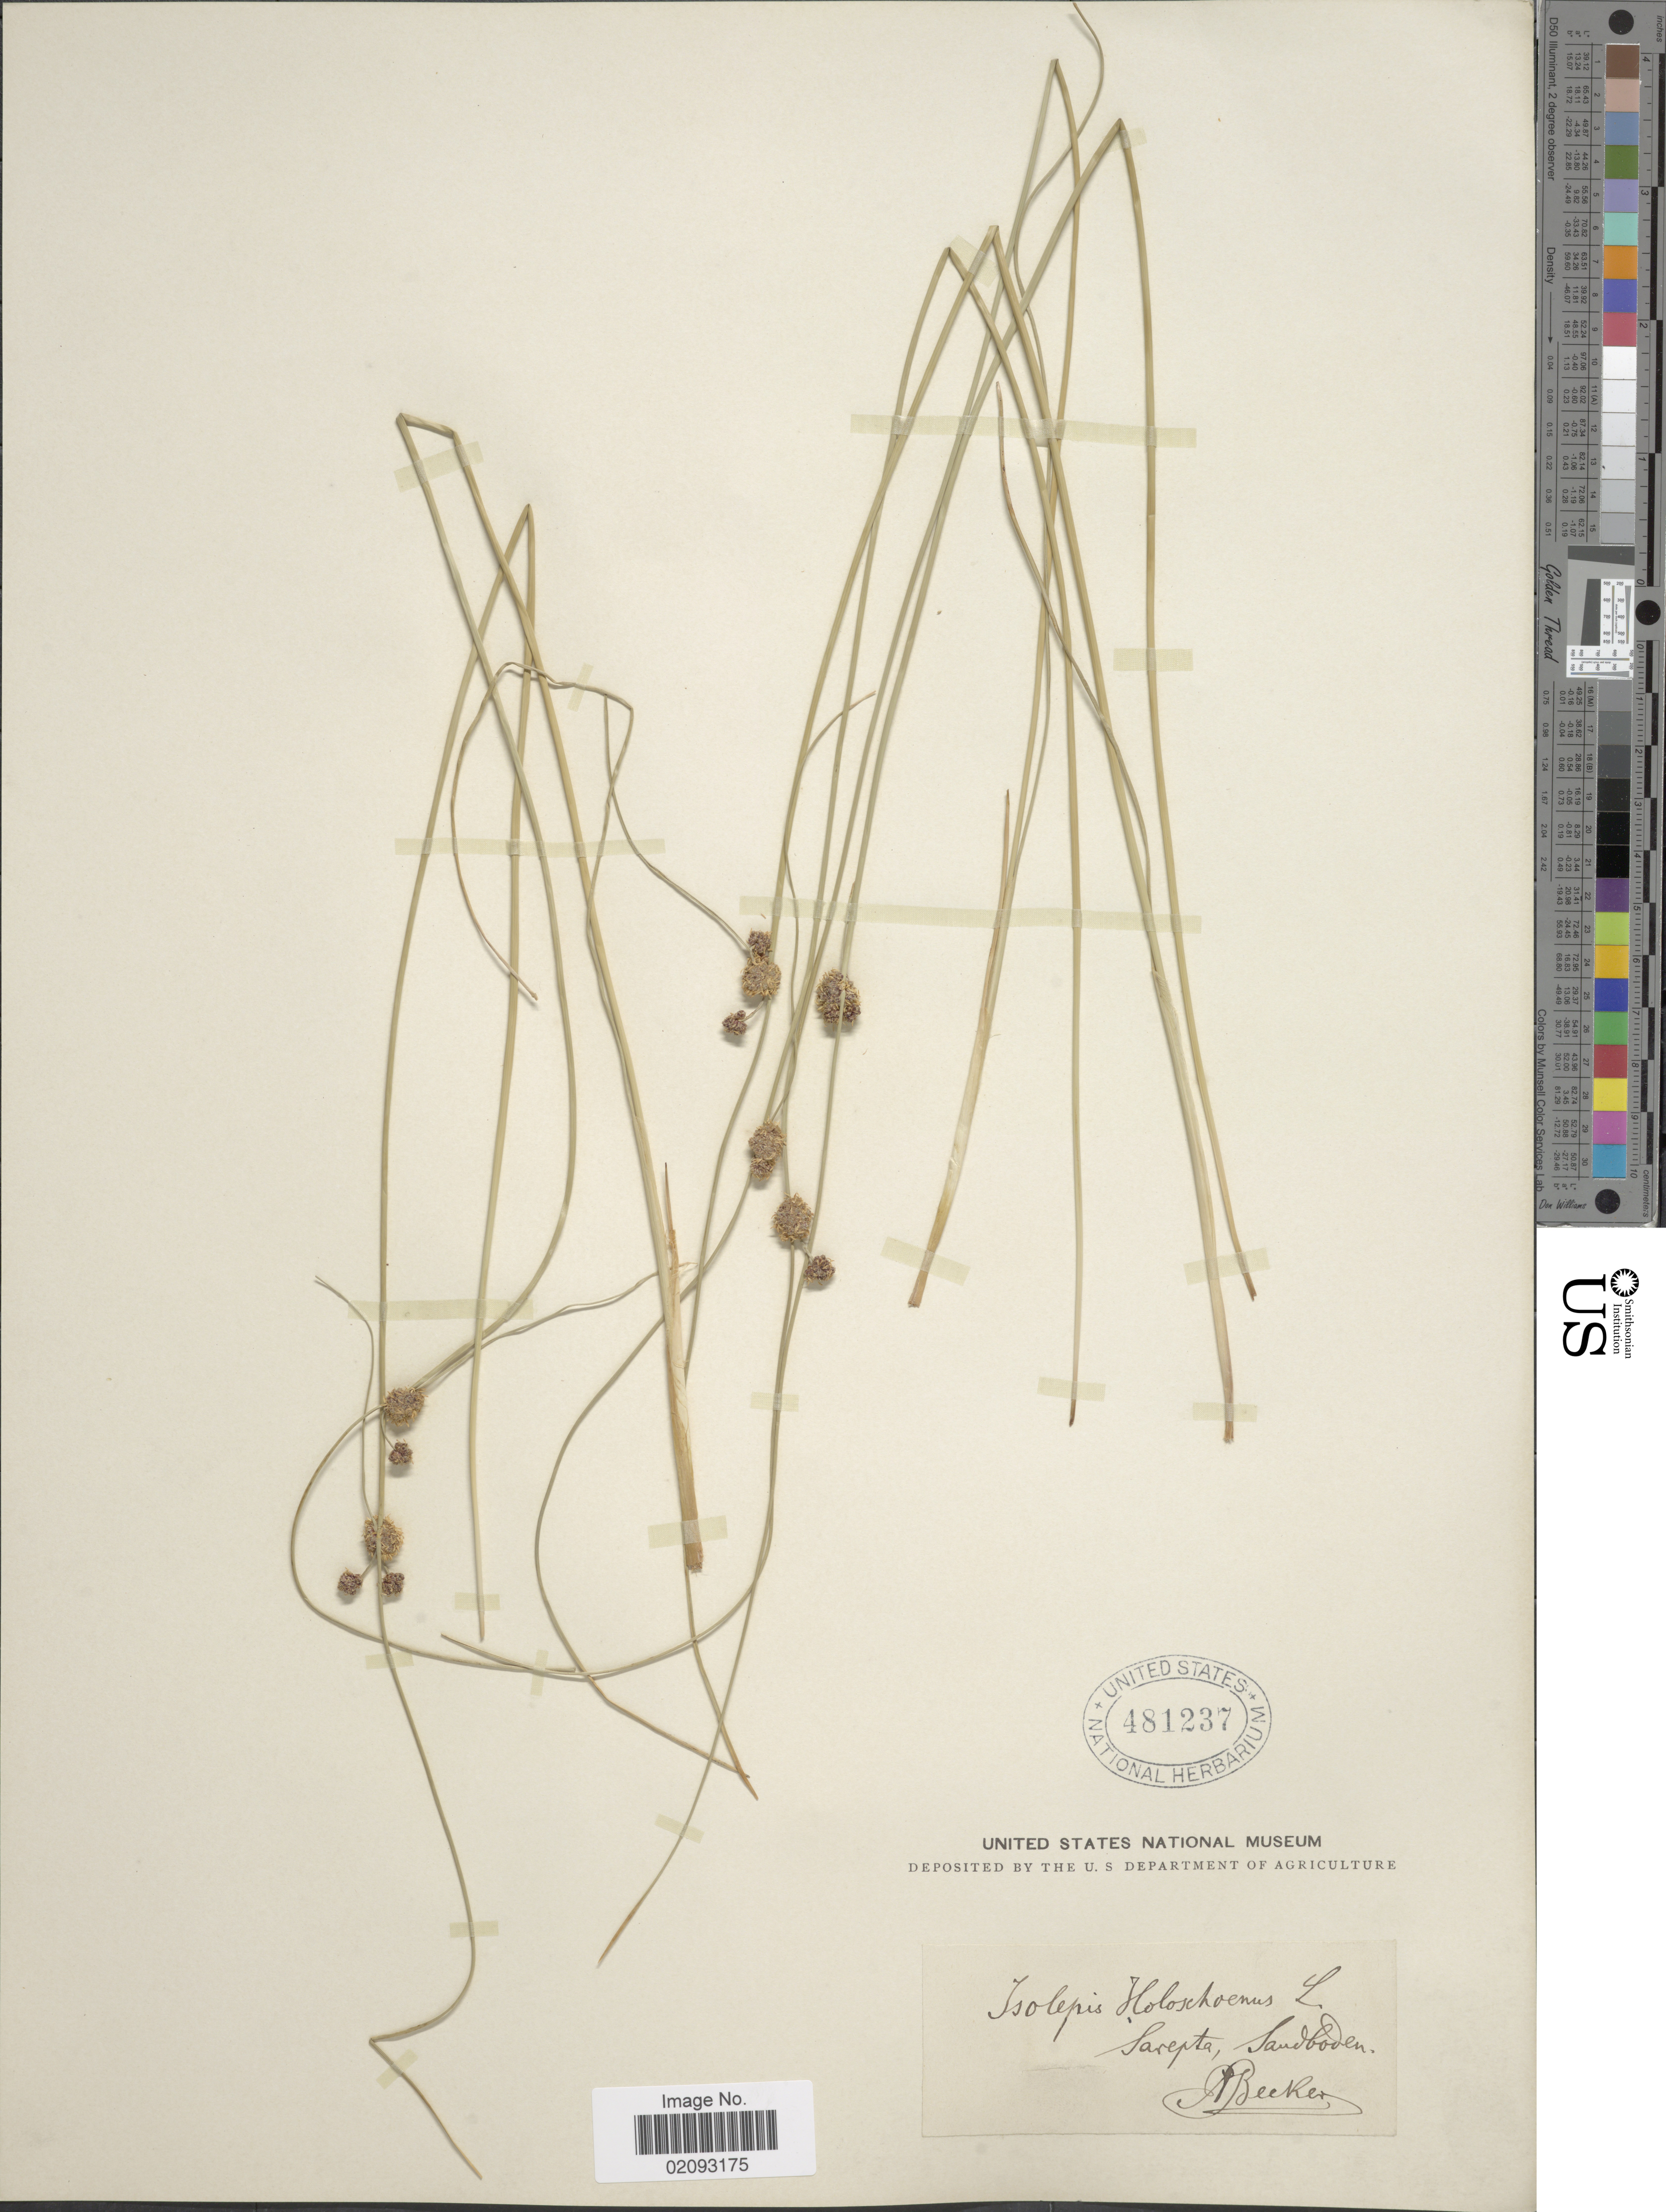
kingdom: Plantae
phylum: Tracheophyta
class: Liliopsida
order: Poales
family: Cyperaceae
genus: Scirpoides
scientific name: Scirpoides holoschoenus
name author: (L.) Soják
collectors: A. Becker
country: Russian Federation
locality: Sarepta, Sandboden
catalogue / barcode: US 481237